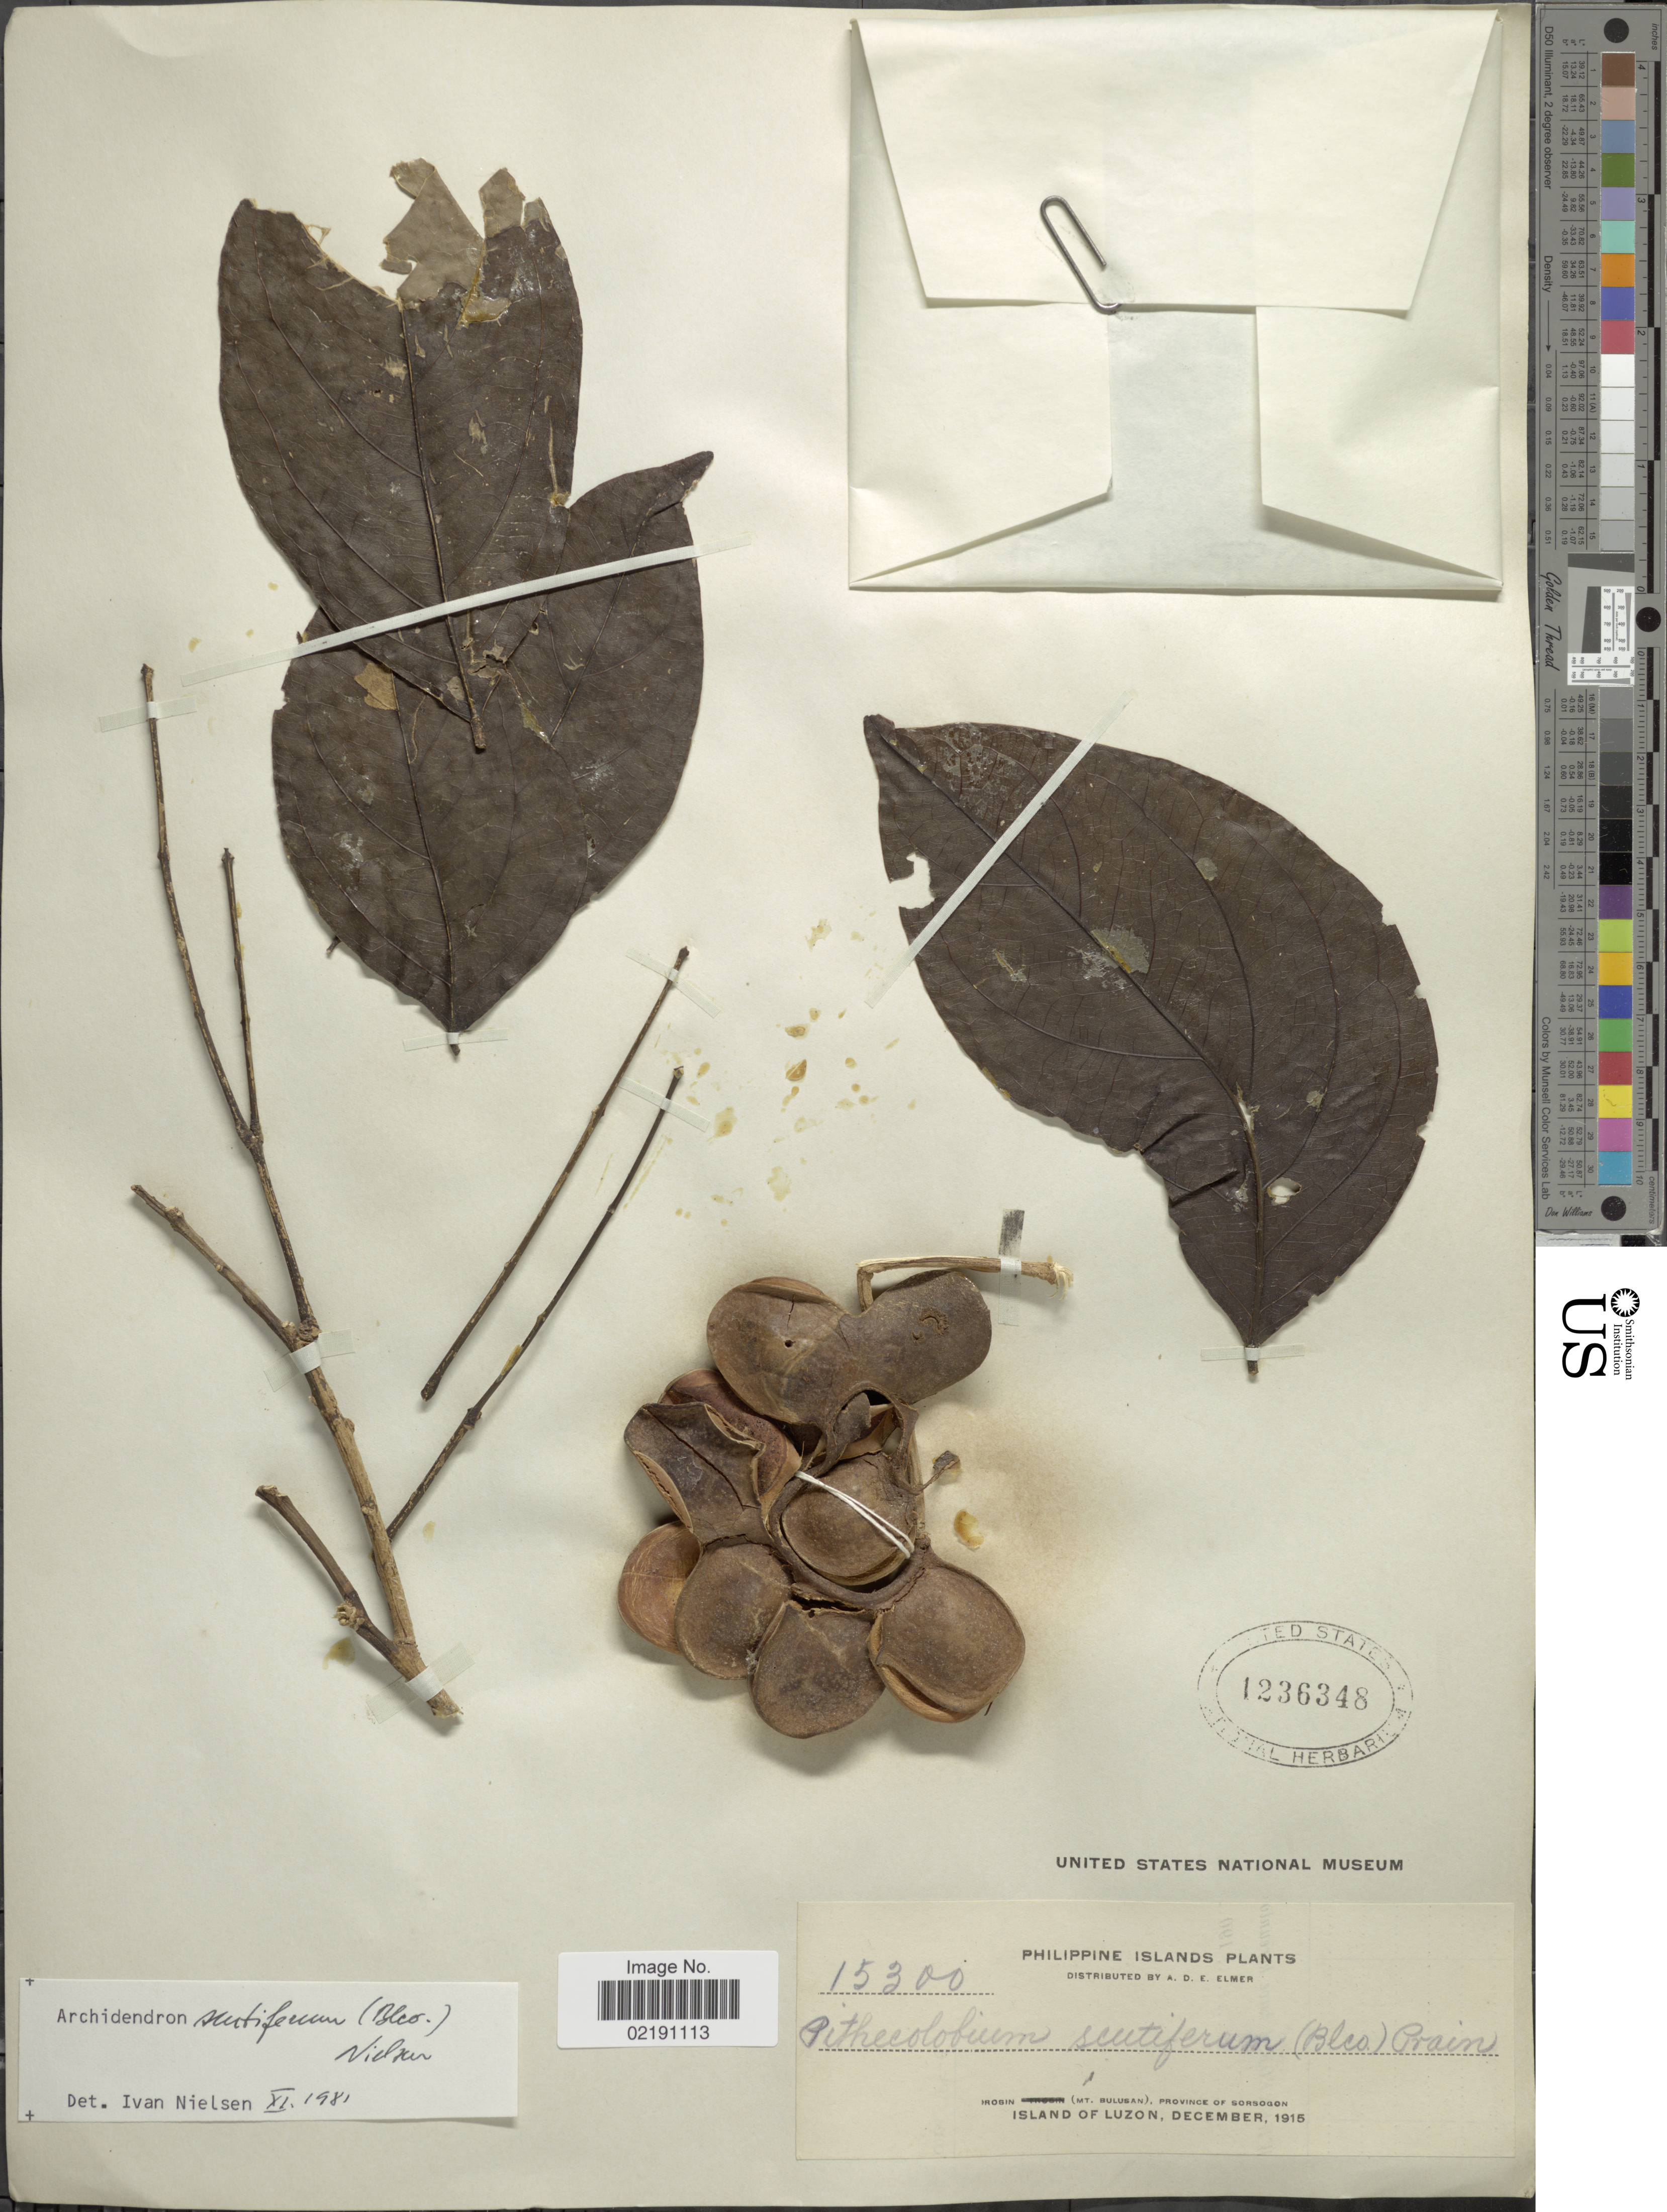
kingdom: Plantae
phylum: Tracheophyta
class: Magnoliopsida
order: Fabales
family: Fabaceae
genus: Archidendron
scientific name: Archidendron scutiferum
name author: (Blanco) I.C. Nielsen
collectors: A. D. E. Elmer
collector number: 15300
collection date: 1915-12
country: Philippines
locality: Philippine Islands. Irosin (Mt. Bulusan), Province of Sorsogon. Island of Luzon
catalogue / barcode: US 1236348